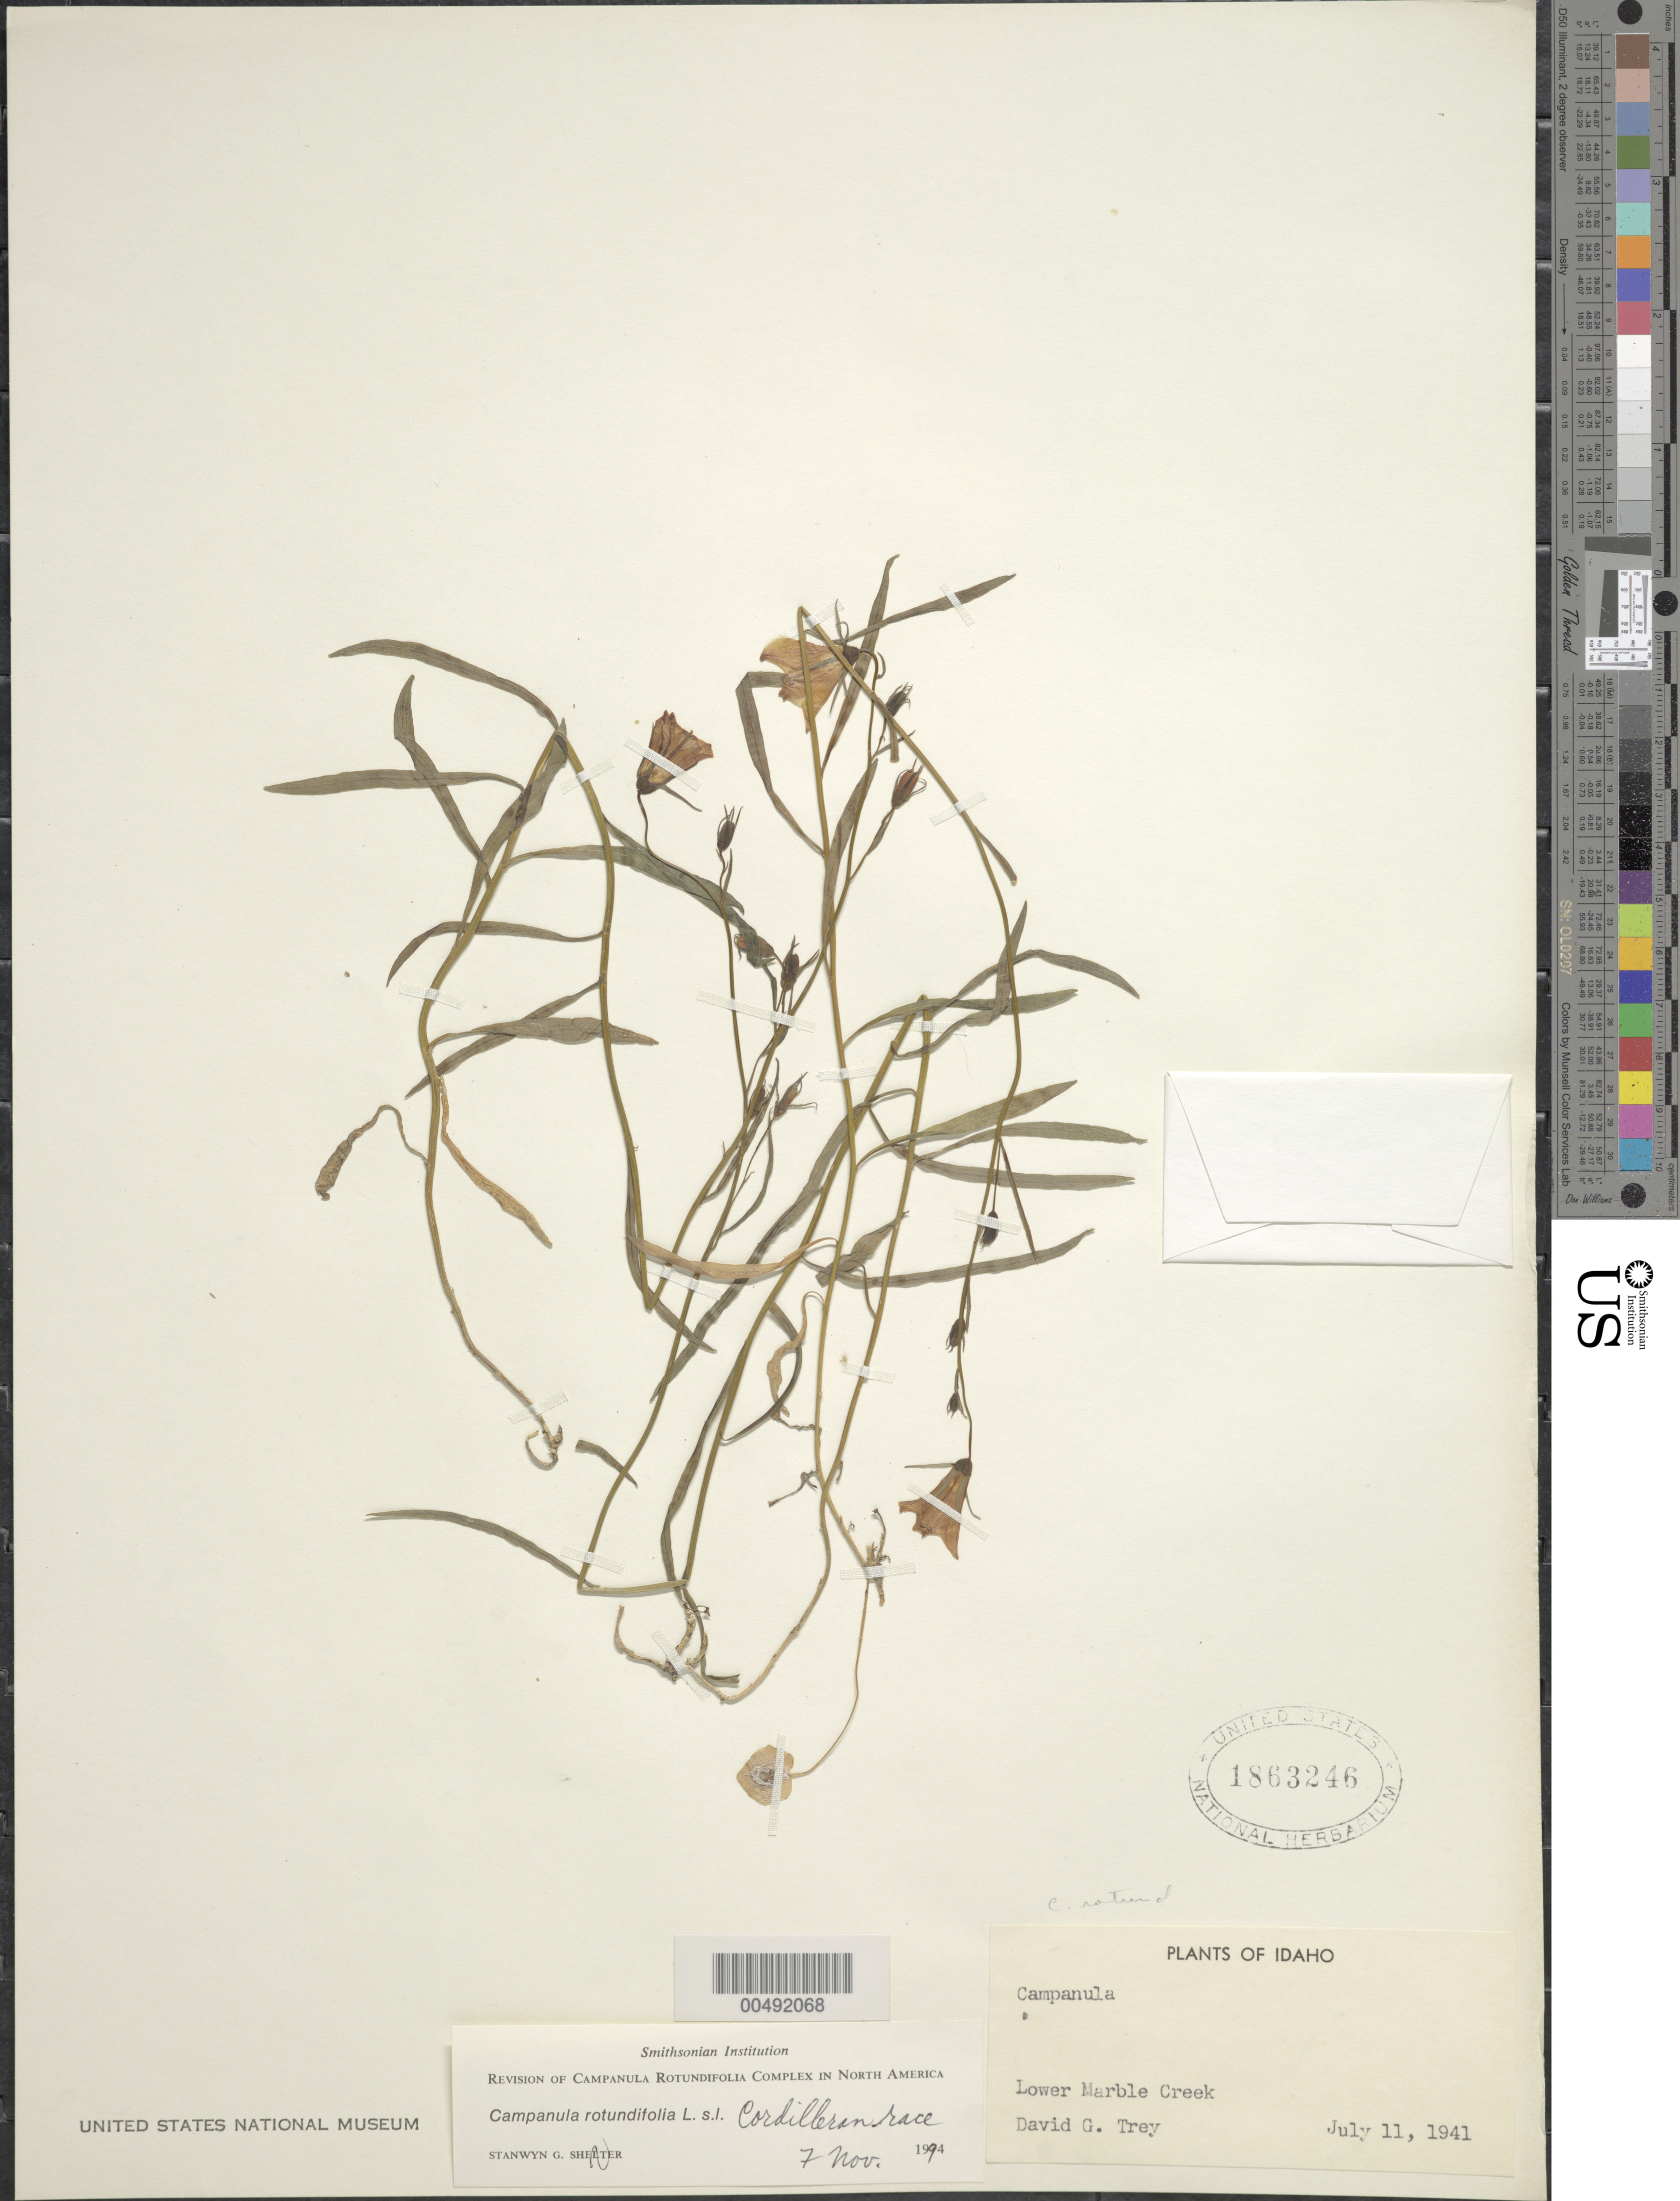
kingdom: Plantae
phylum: Tracheophyta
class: Magnoliopsida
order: Asterales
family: Campanulaceae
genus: Campanula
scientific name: Campanula rotundifolia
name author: L.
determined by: Shetler, Stanwyn G., (US), NMNH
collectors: D. Trey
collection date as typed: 11 Jul 1941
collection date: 1941-07-11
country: United States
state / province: Idaho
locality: Lower Marble Creek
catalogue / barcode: US 1863246